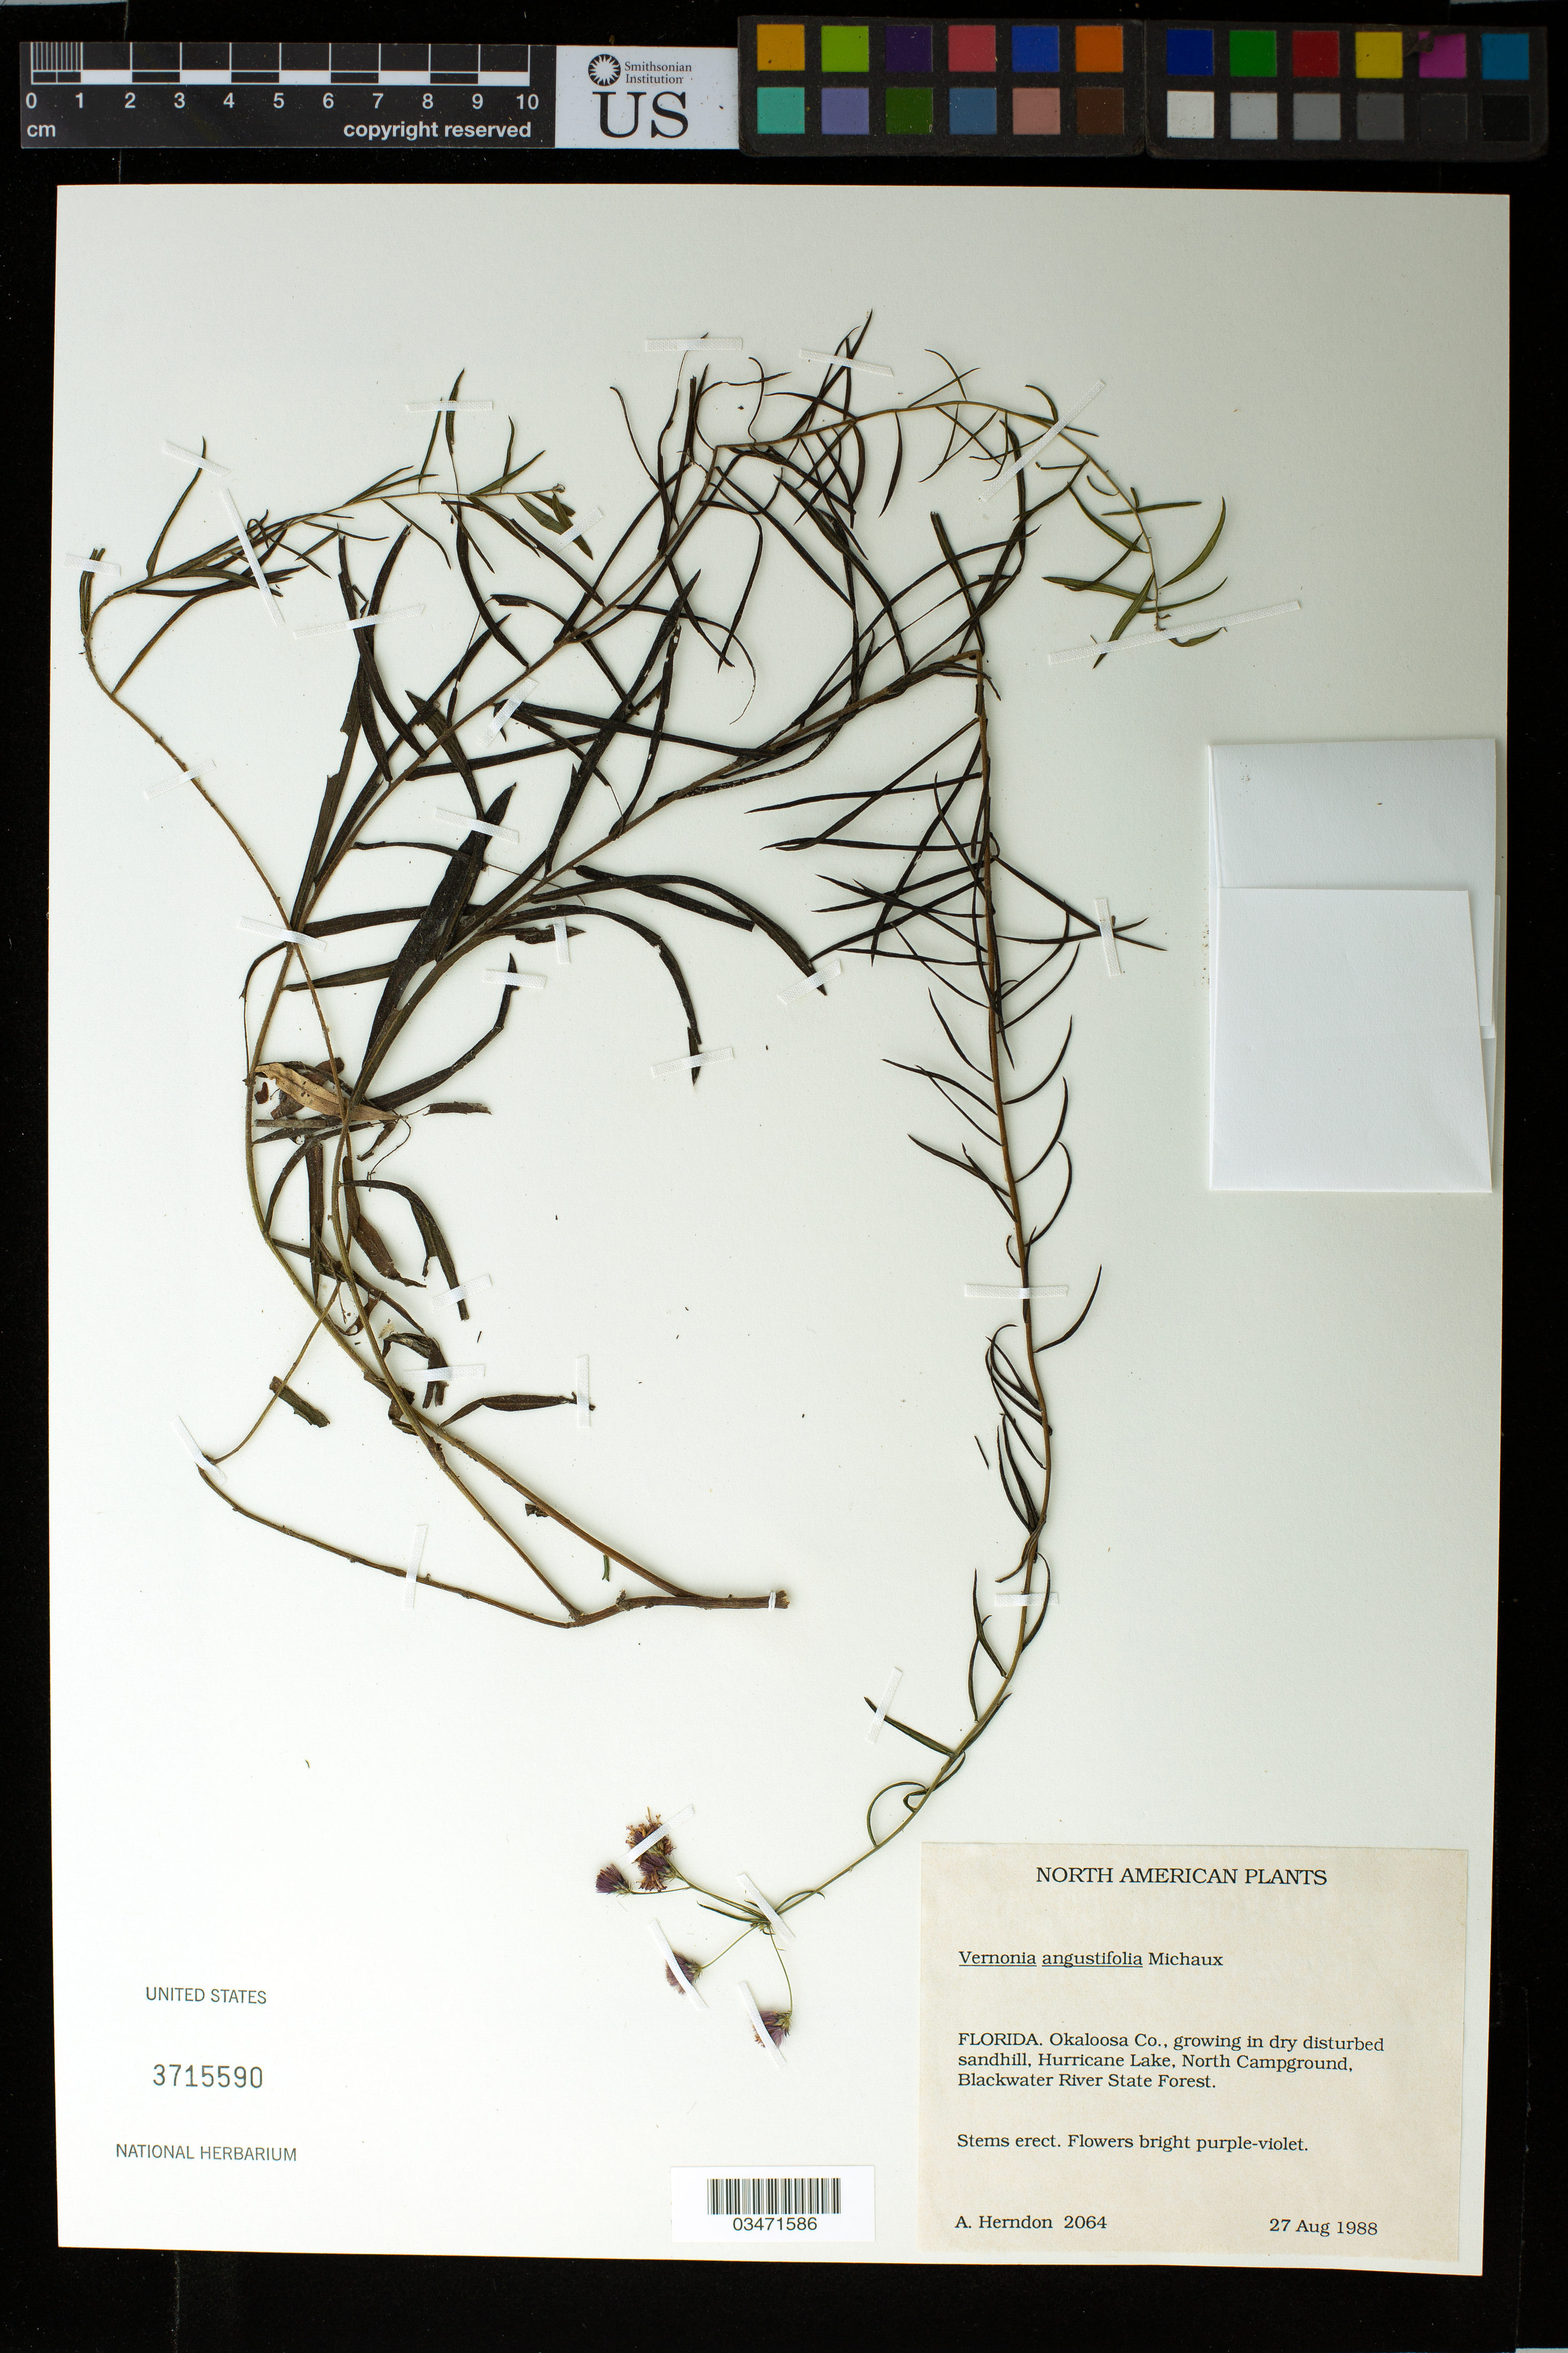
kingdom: Plantae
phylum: Tracheophyta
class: Magnoliopsida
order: Asterales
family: Asteraceae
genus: Vernonia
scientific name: Vernonia angustifolia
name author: Michx.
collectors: A. Herndon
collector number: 2064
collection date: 1988-08-27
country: United States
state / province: Florida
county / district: Okaloosa County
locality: Blackwater River State Forest. Hurricane Lake, North campground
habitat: Growing in dry disturbed sandhill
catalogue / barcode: US 3175590